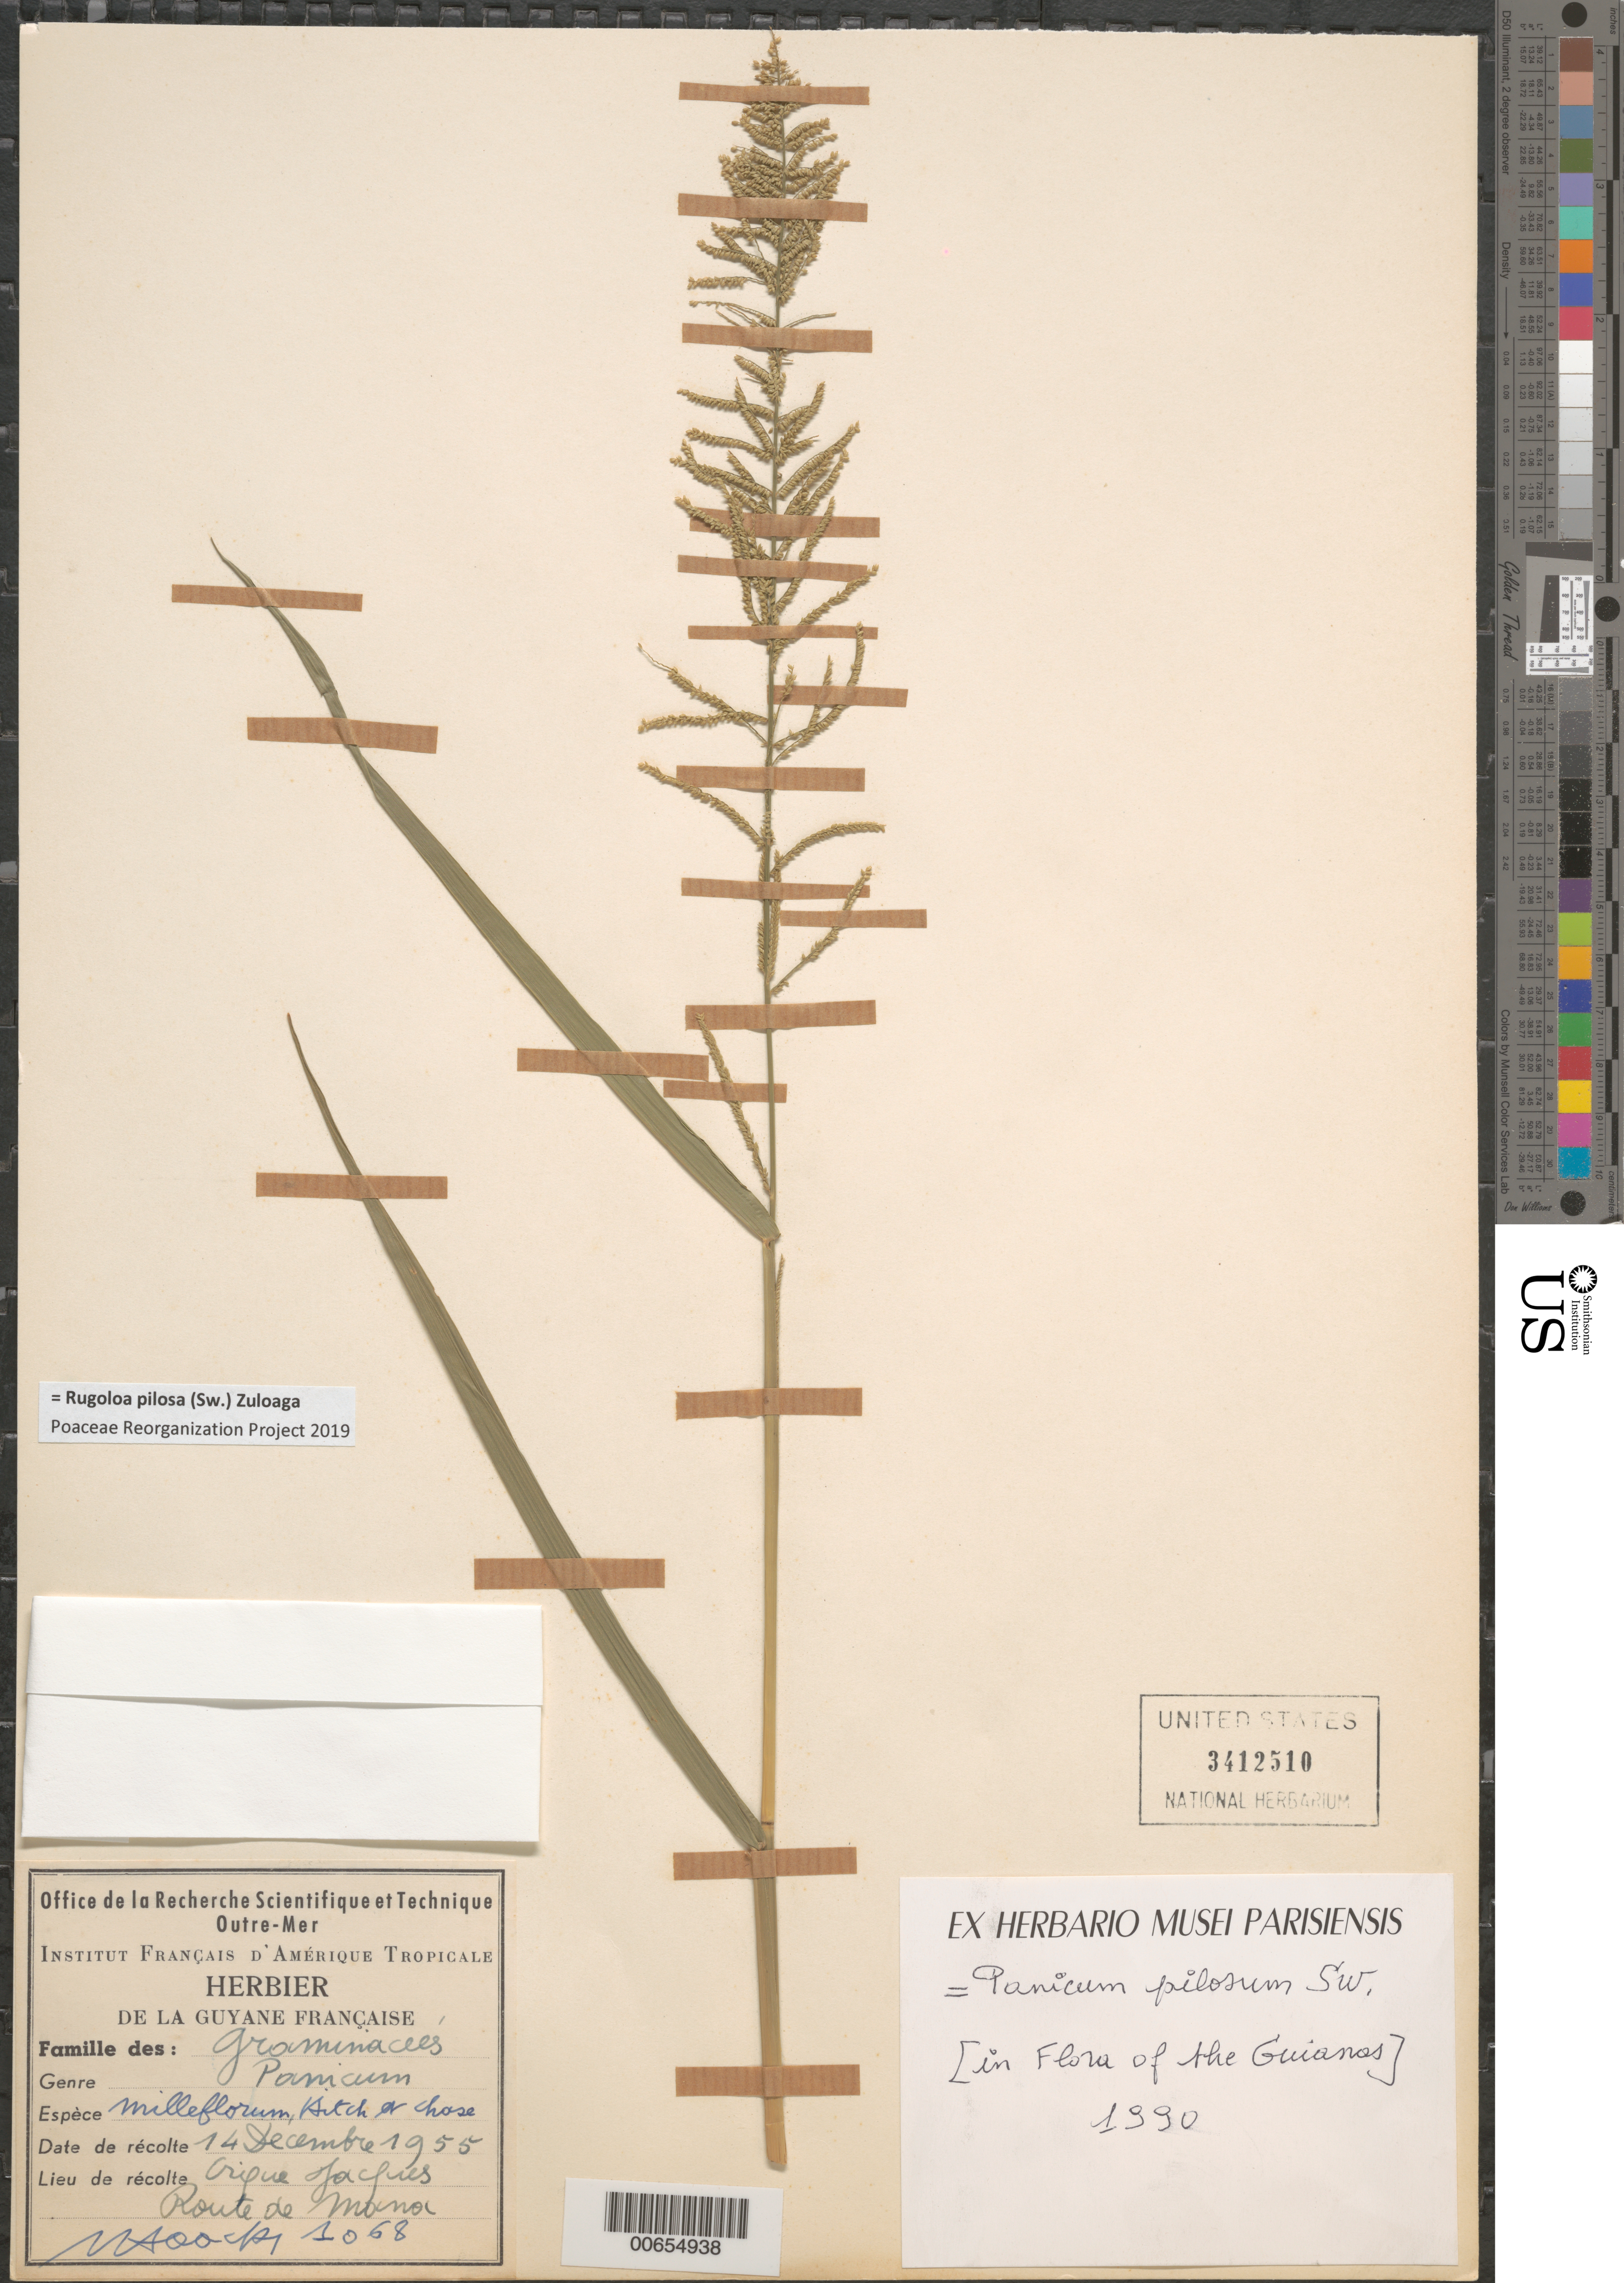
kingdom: Plantae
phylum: Tracheophyta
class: Liliopsida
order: Poales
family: Poaceae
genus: Panicum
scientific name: Panicum milleflorum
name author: Hitchc. & Chase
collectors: J. Hoock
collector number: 1068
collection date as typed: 14-Dec-55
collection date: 1955-12-14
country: French Guiana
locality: Crique Jacques, Route de Mana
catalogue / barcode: US 3412510